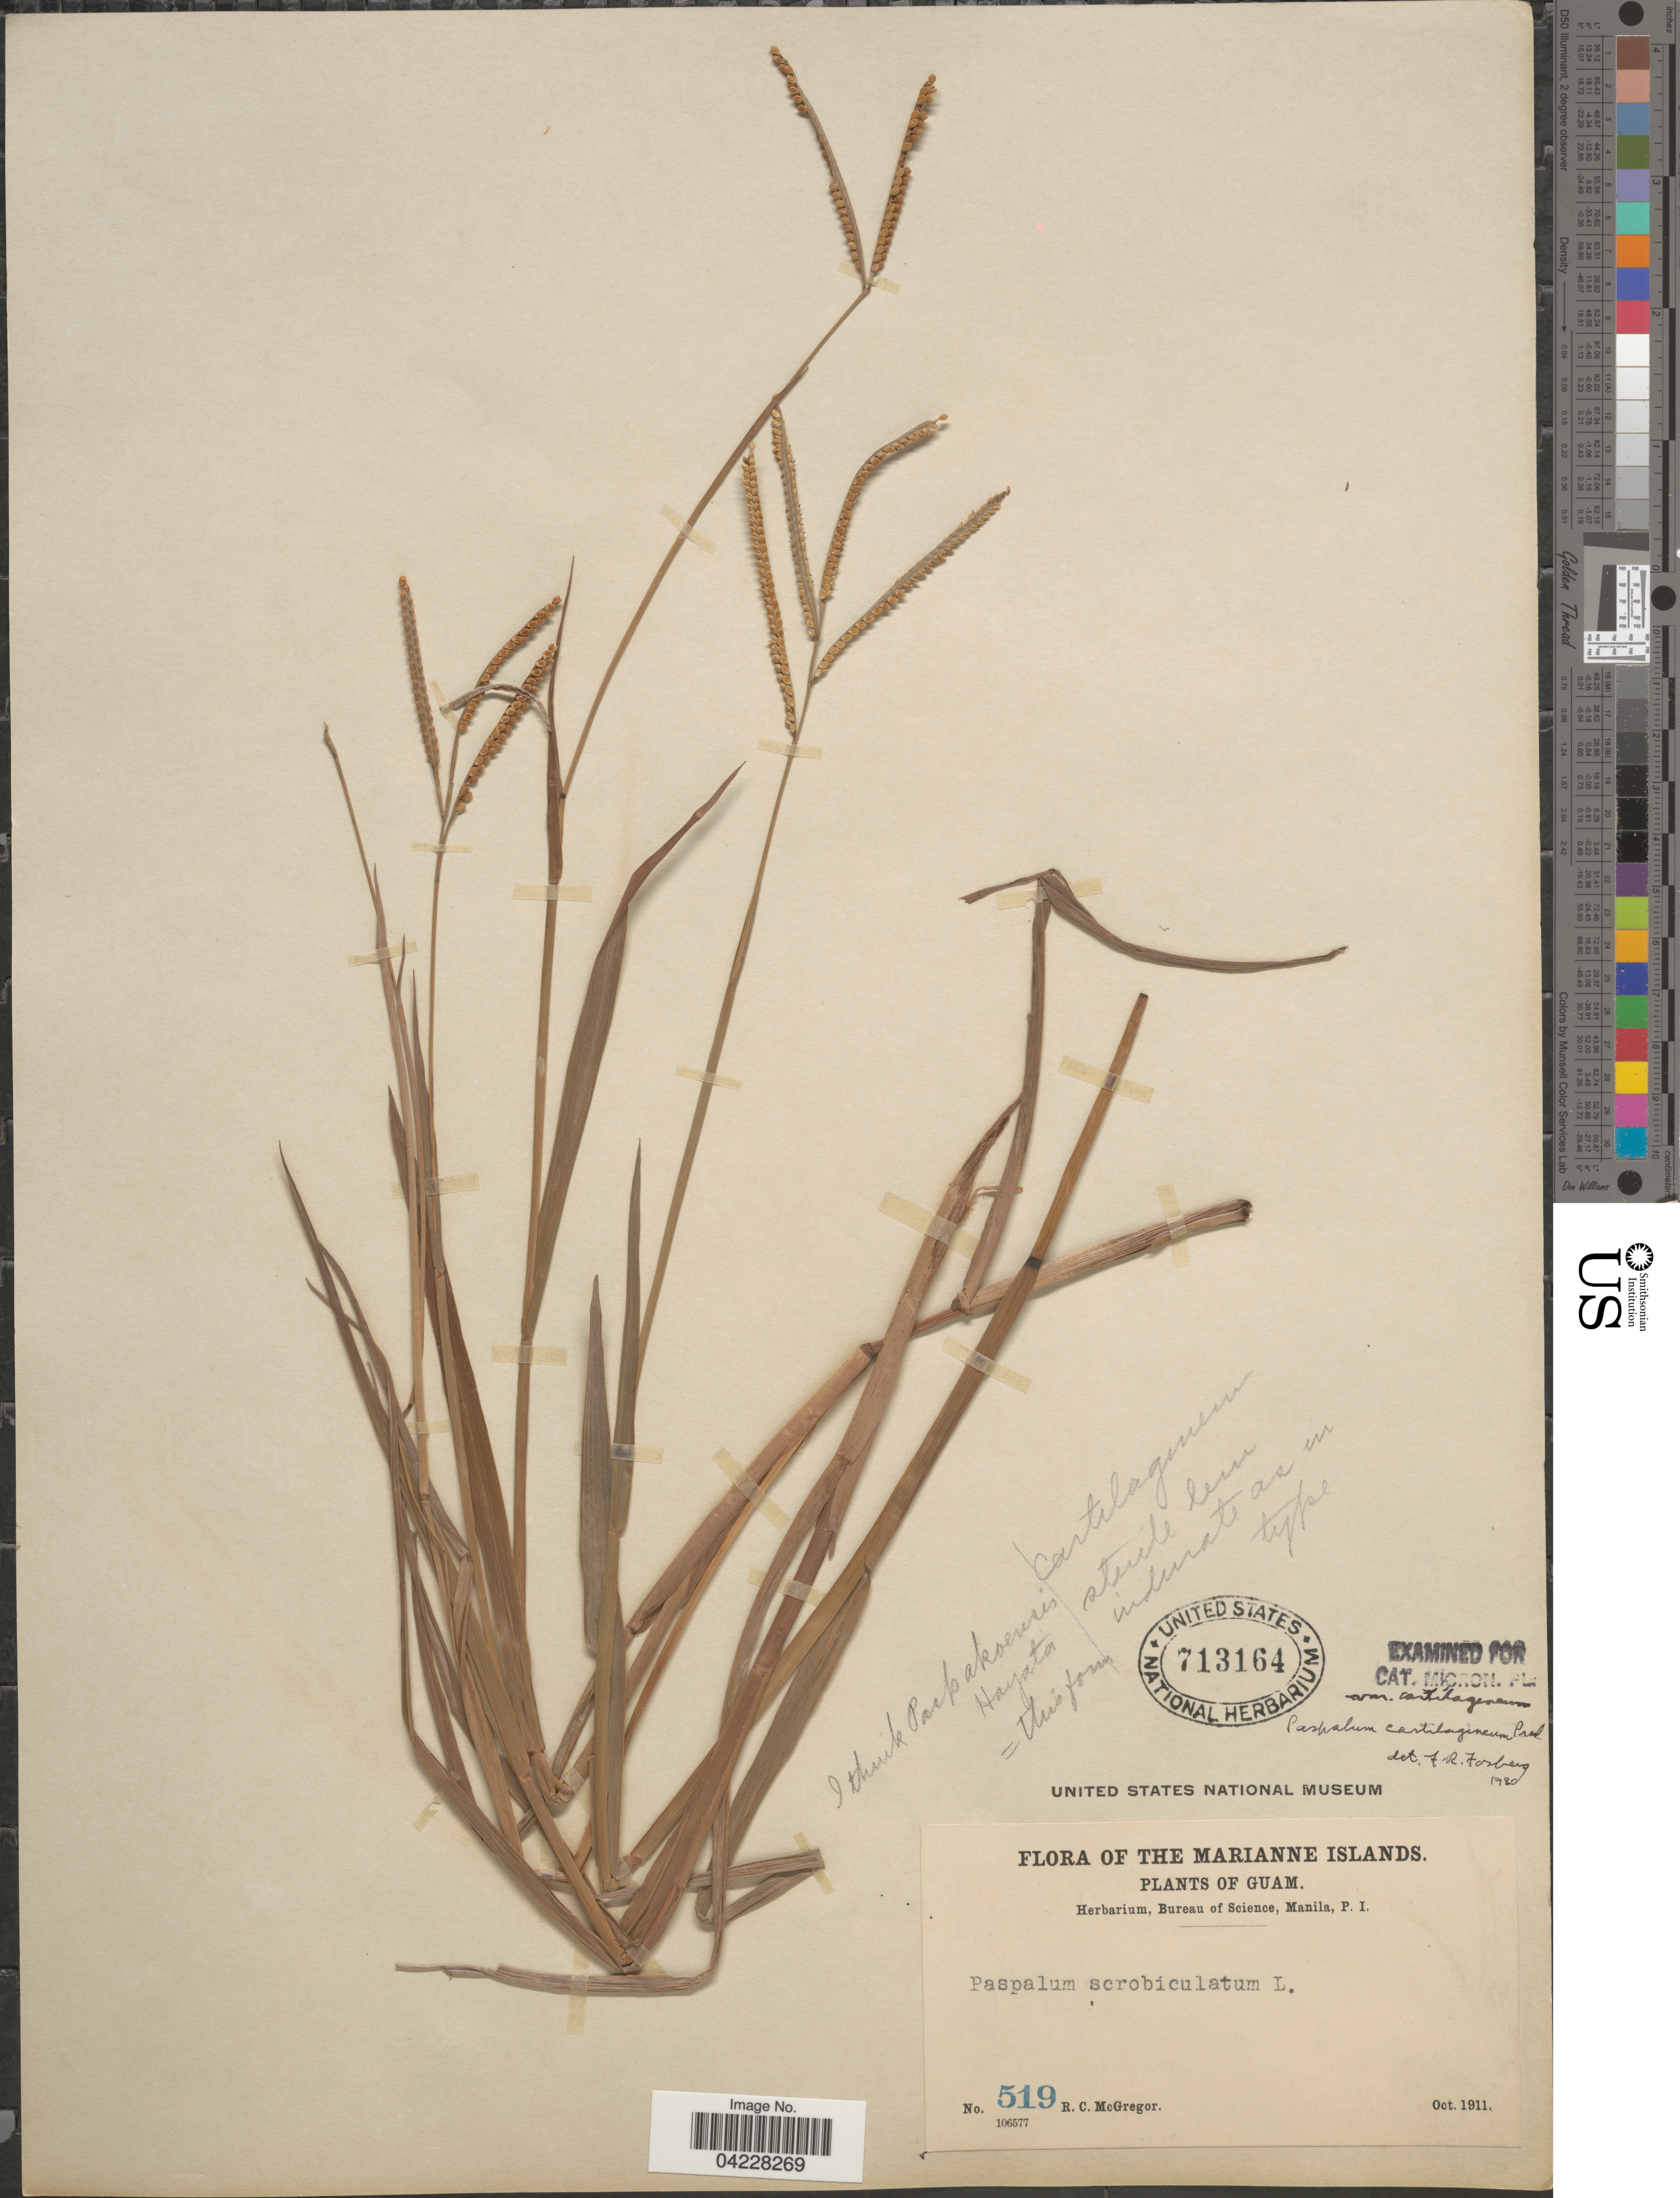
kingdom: Plantae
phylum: Tracheophyta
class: Liliopsida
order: Poales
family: Poaceae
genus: Paspalum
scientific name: Paspalum scrobiculatum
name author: L.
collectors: R. C. McGregor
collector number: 519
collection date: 1911-10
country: Guam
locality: The Marianne Islands.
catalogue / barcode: US 713164